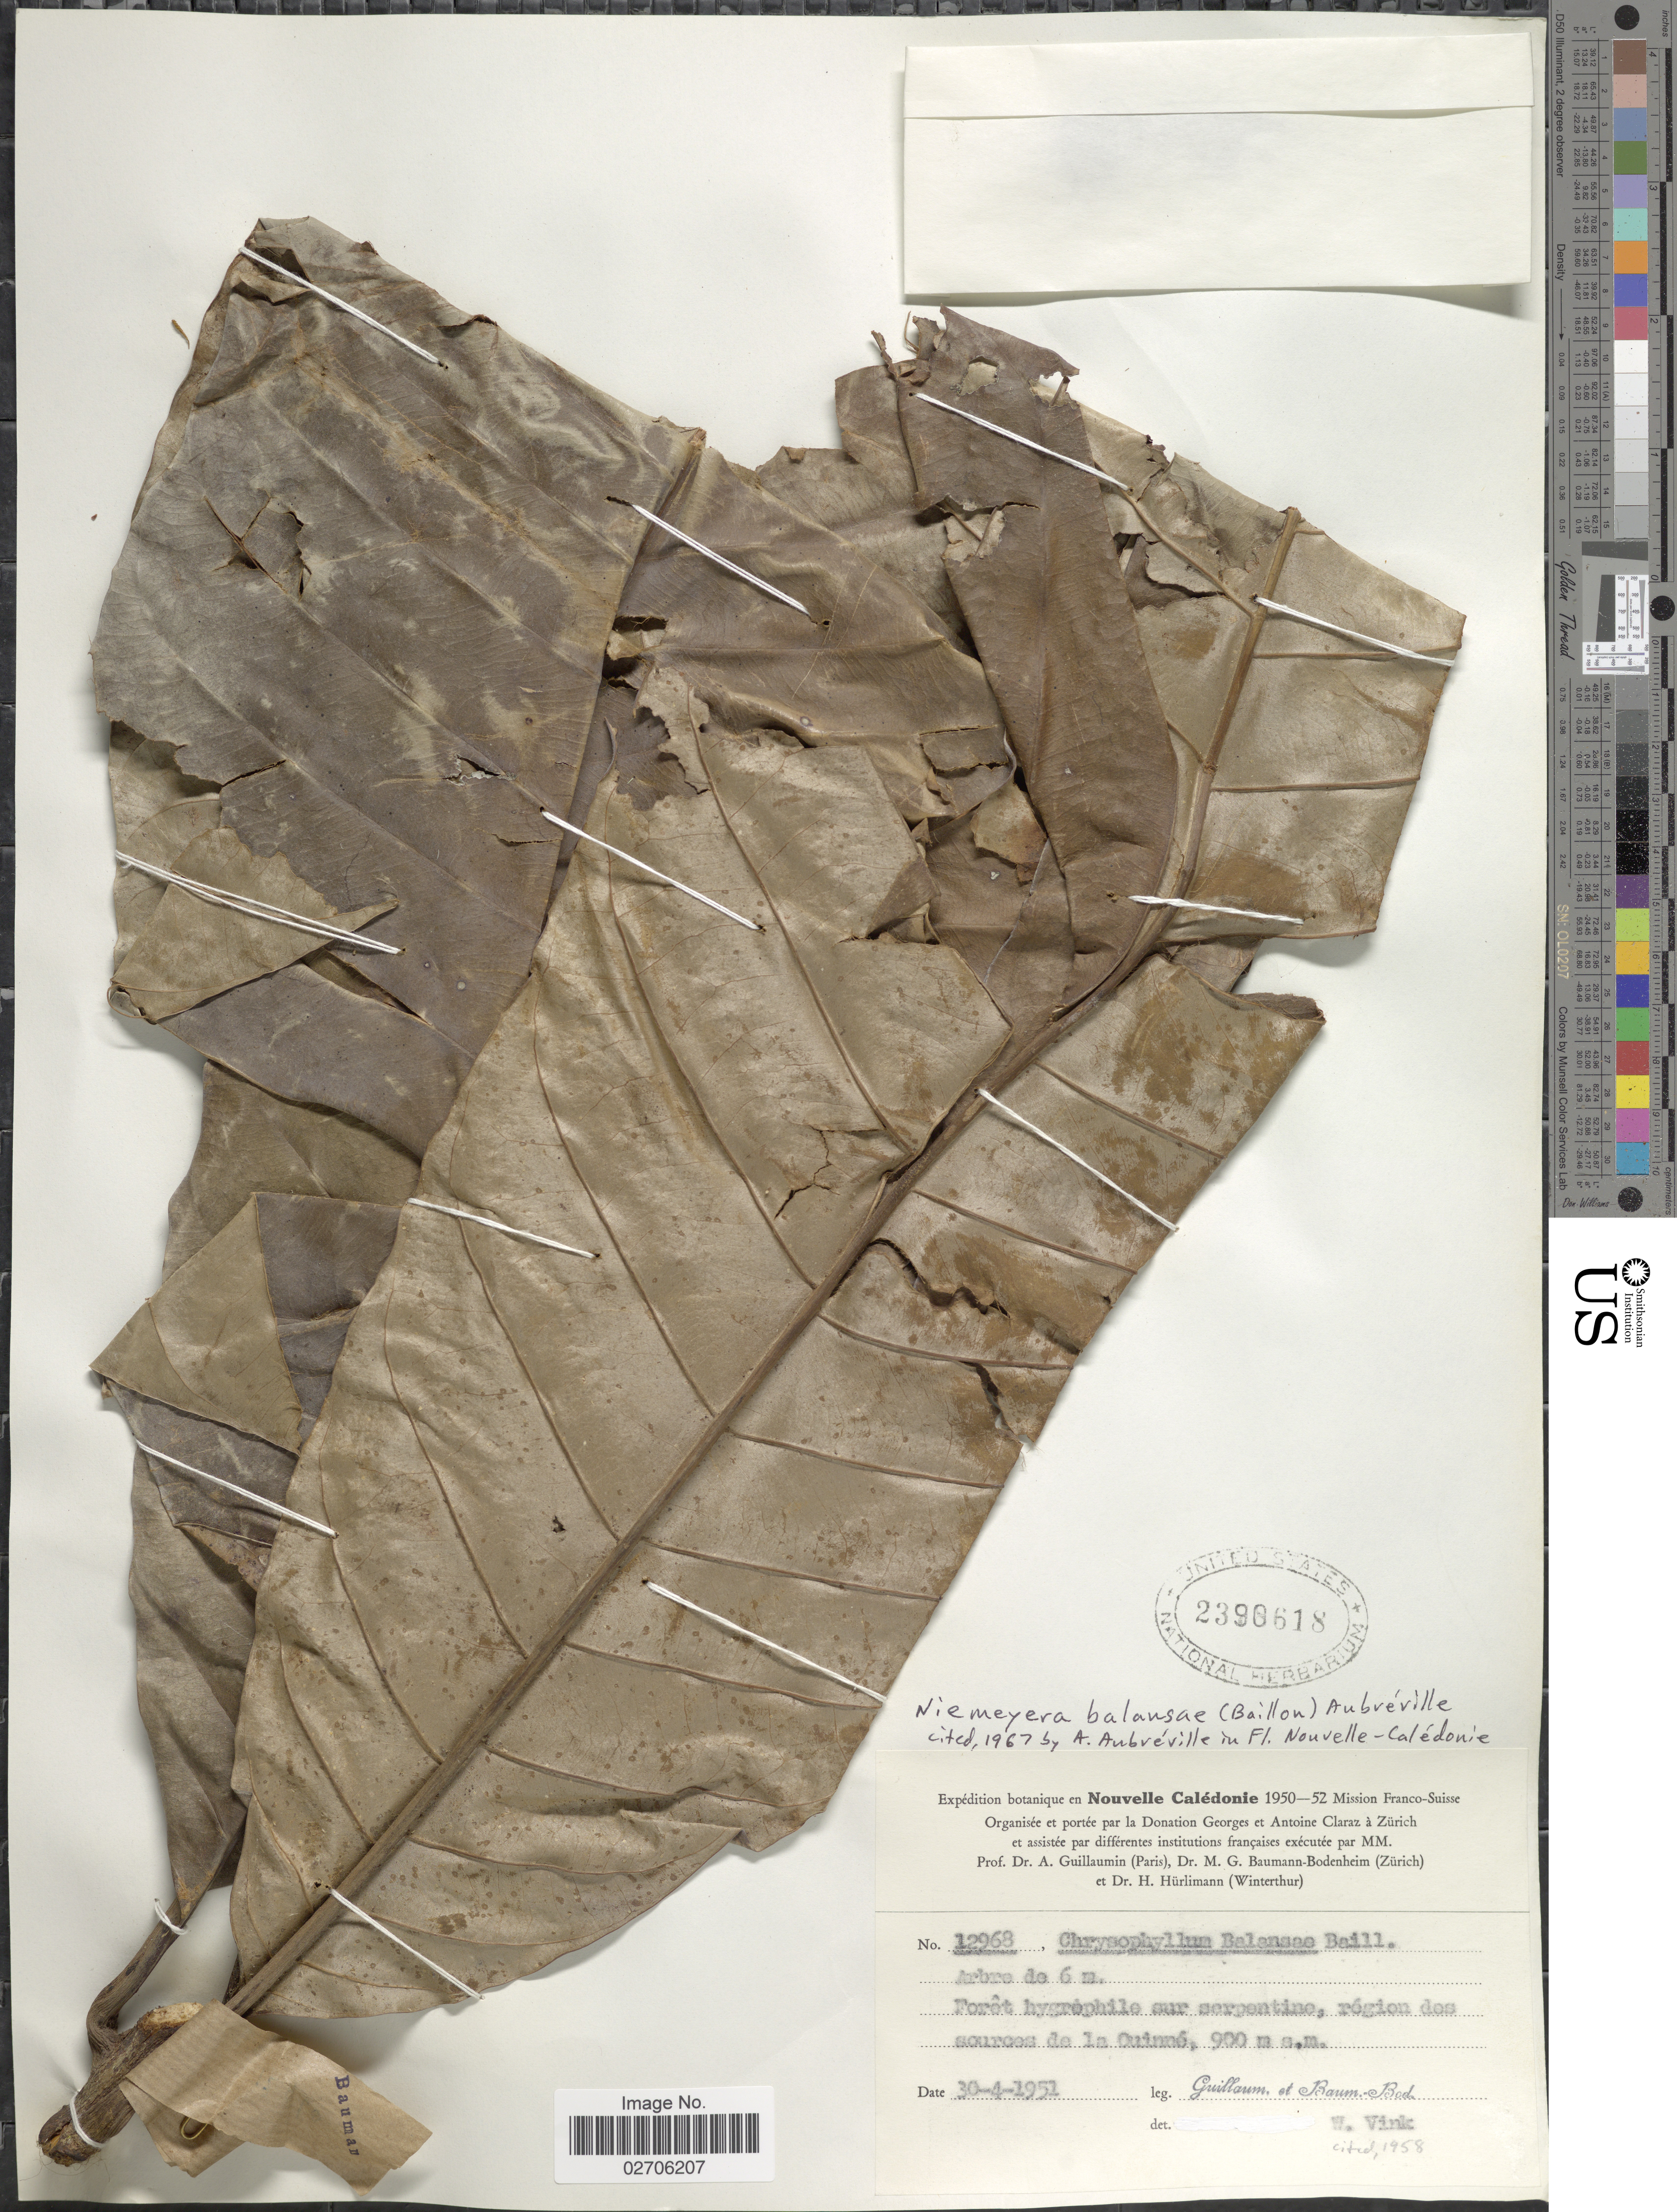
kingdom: Plantae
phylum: Tracheophyta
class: Magnoliopsida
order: Ericales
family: Sapotaceae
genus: Niemeyera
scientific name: Niemeyera balansae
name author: (Baill.) Aubrév.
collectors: A. Guillaumin & M. G. Baumann-Bodenheim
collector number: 12968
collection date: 1951-04-30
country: New Caledonia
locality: Foret hygrophile sur serpentine, region des sources de la ouinne.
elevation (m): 900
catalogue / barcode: US 2390618